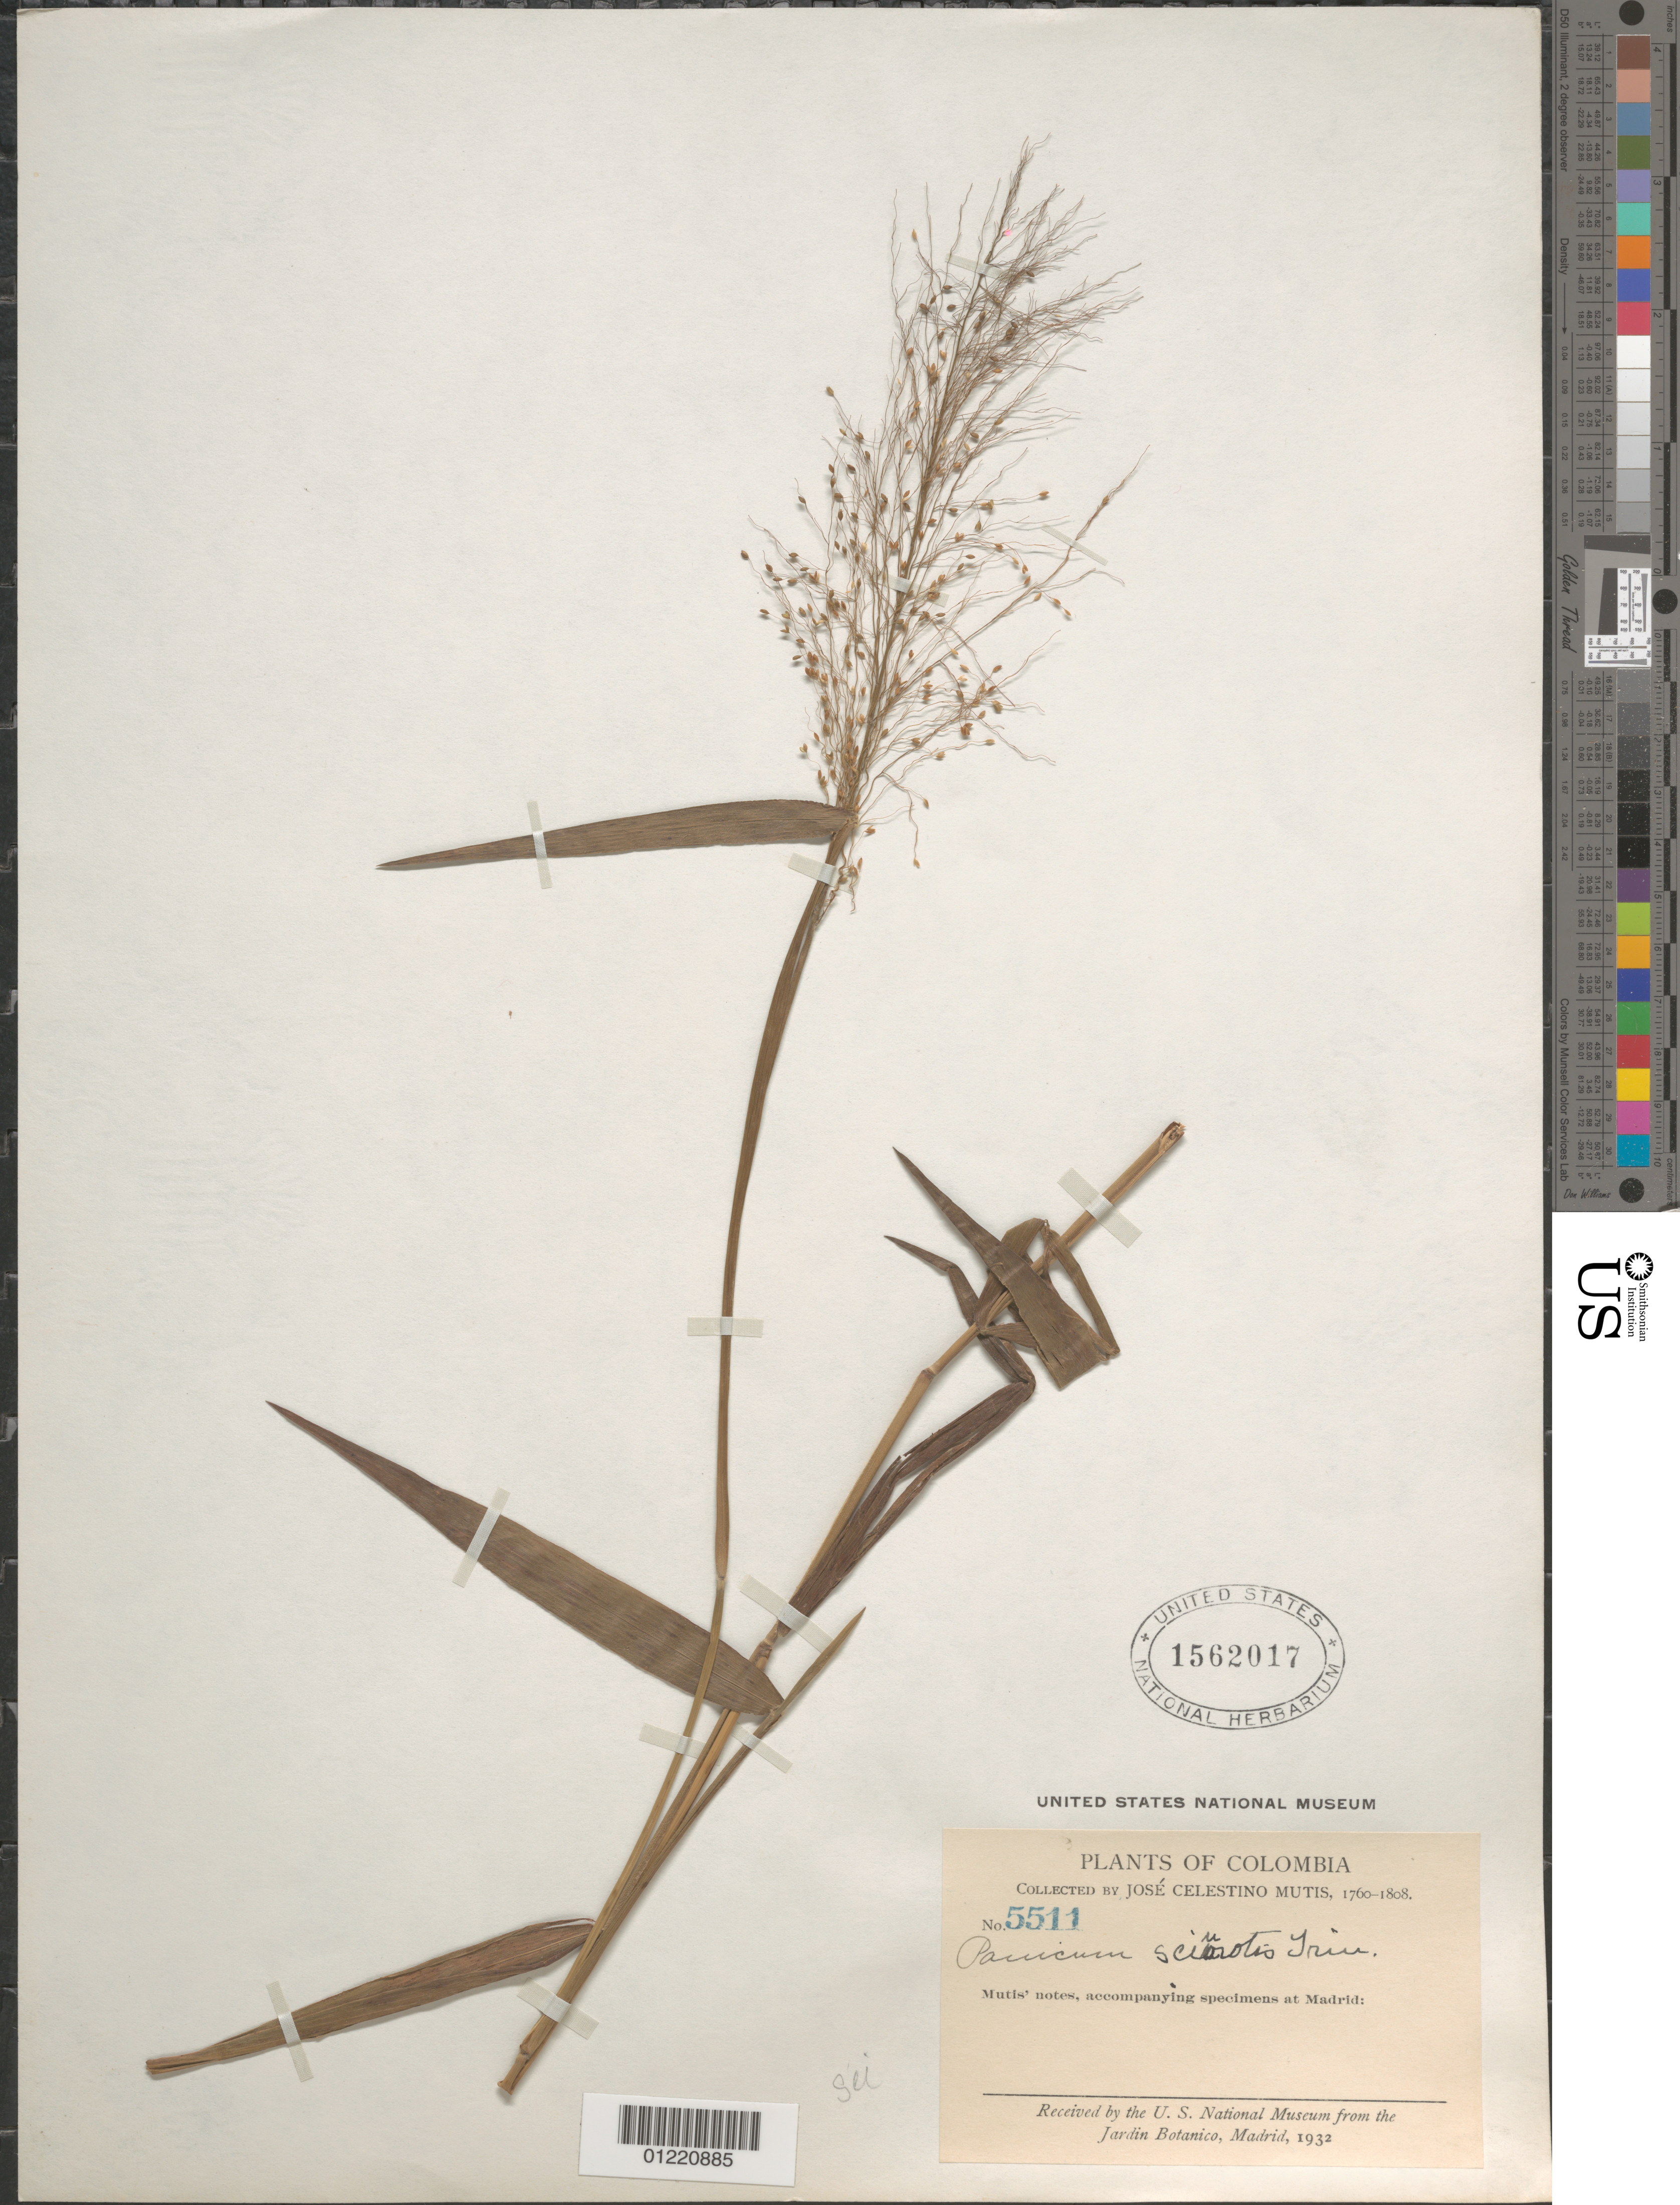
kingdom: Plantae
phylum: Tracheophyta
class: Liliopsida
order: Poales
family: Poaceae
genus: Dichanthelium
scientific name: Dichanthelium sciurotis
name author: (Trin.) Davidse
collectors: J. C. B. Mutis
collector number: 5511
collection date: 1760/1808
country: Colombia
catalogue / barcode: US 1562017